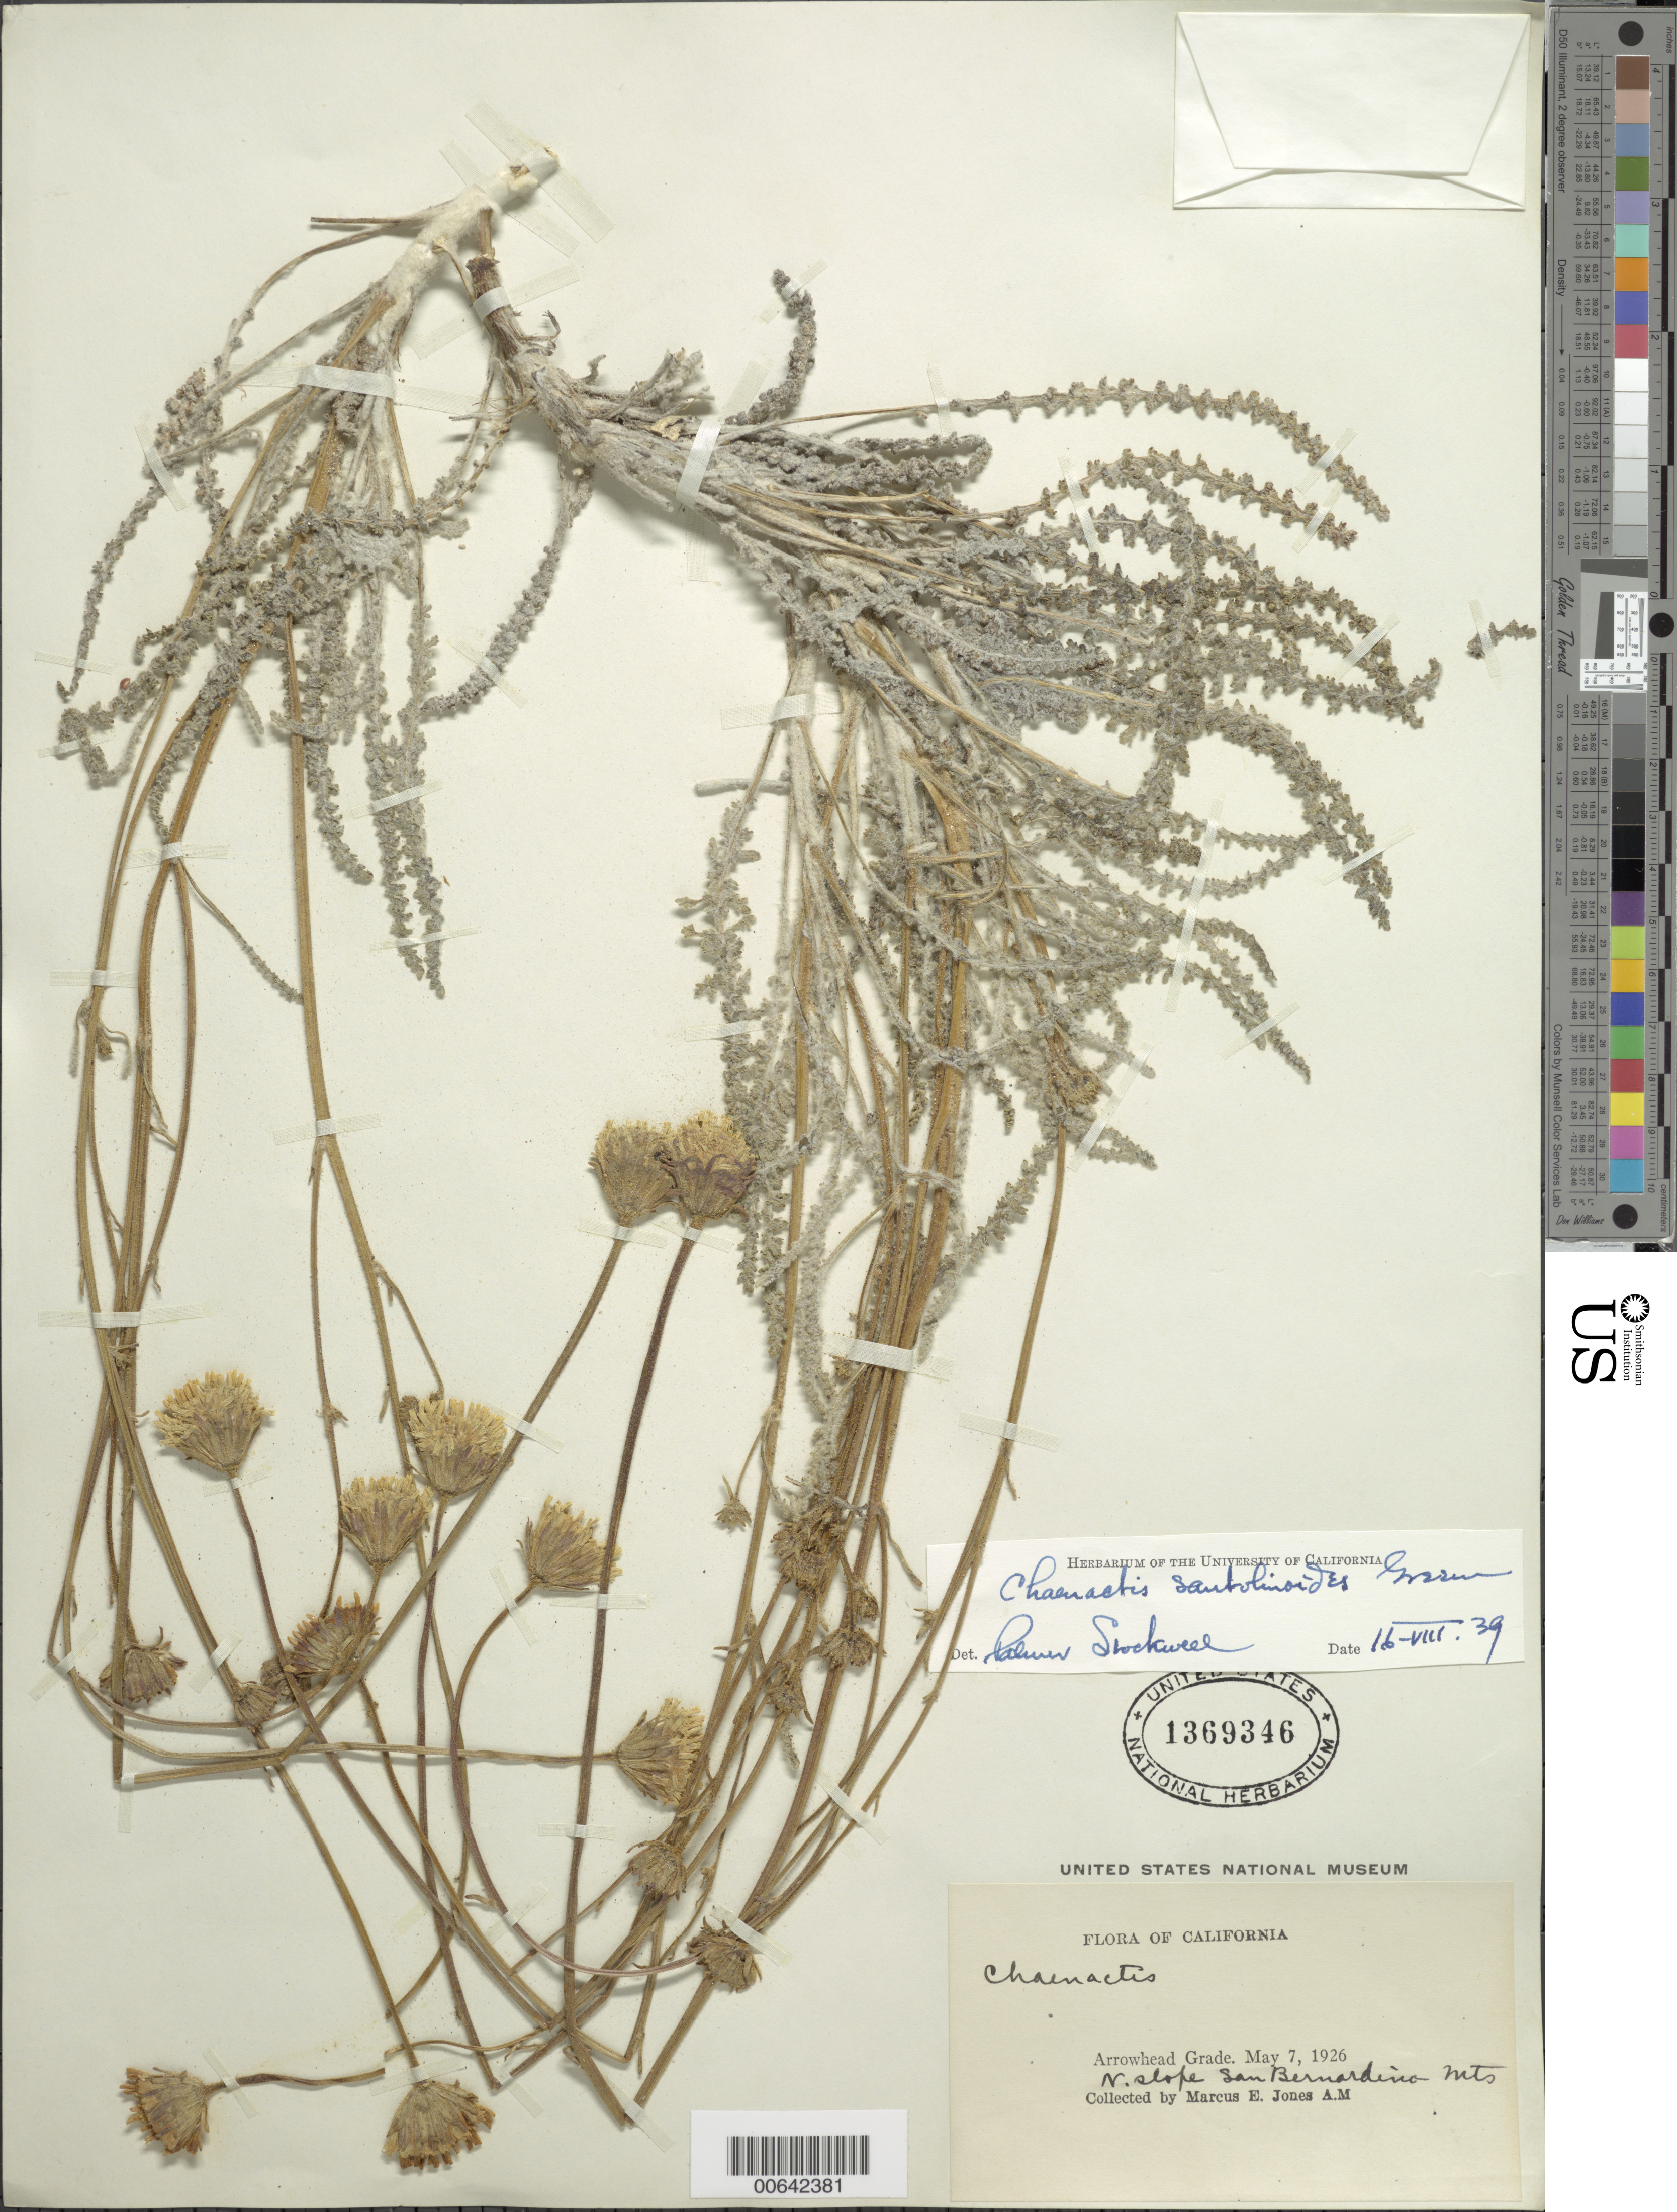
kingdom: Plantae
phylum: Tracheophyta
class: Magnoliopsida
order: Asterales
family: Asteraceae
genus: Chaenactis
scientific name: Chaenactis santolinoides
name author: Greene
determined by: Stockwell, P., (UC), University of California Berkeley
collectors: M. E. Jones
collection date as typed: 07 May 1926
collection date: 1926-05-07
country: United States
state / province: California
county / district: San Bernardino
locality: Arrowhead Grade, N. slope San Bernardino Mts.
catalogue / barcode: US 1369346